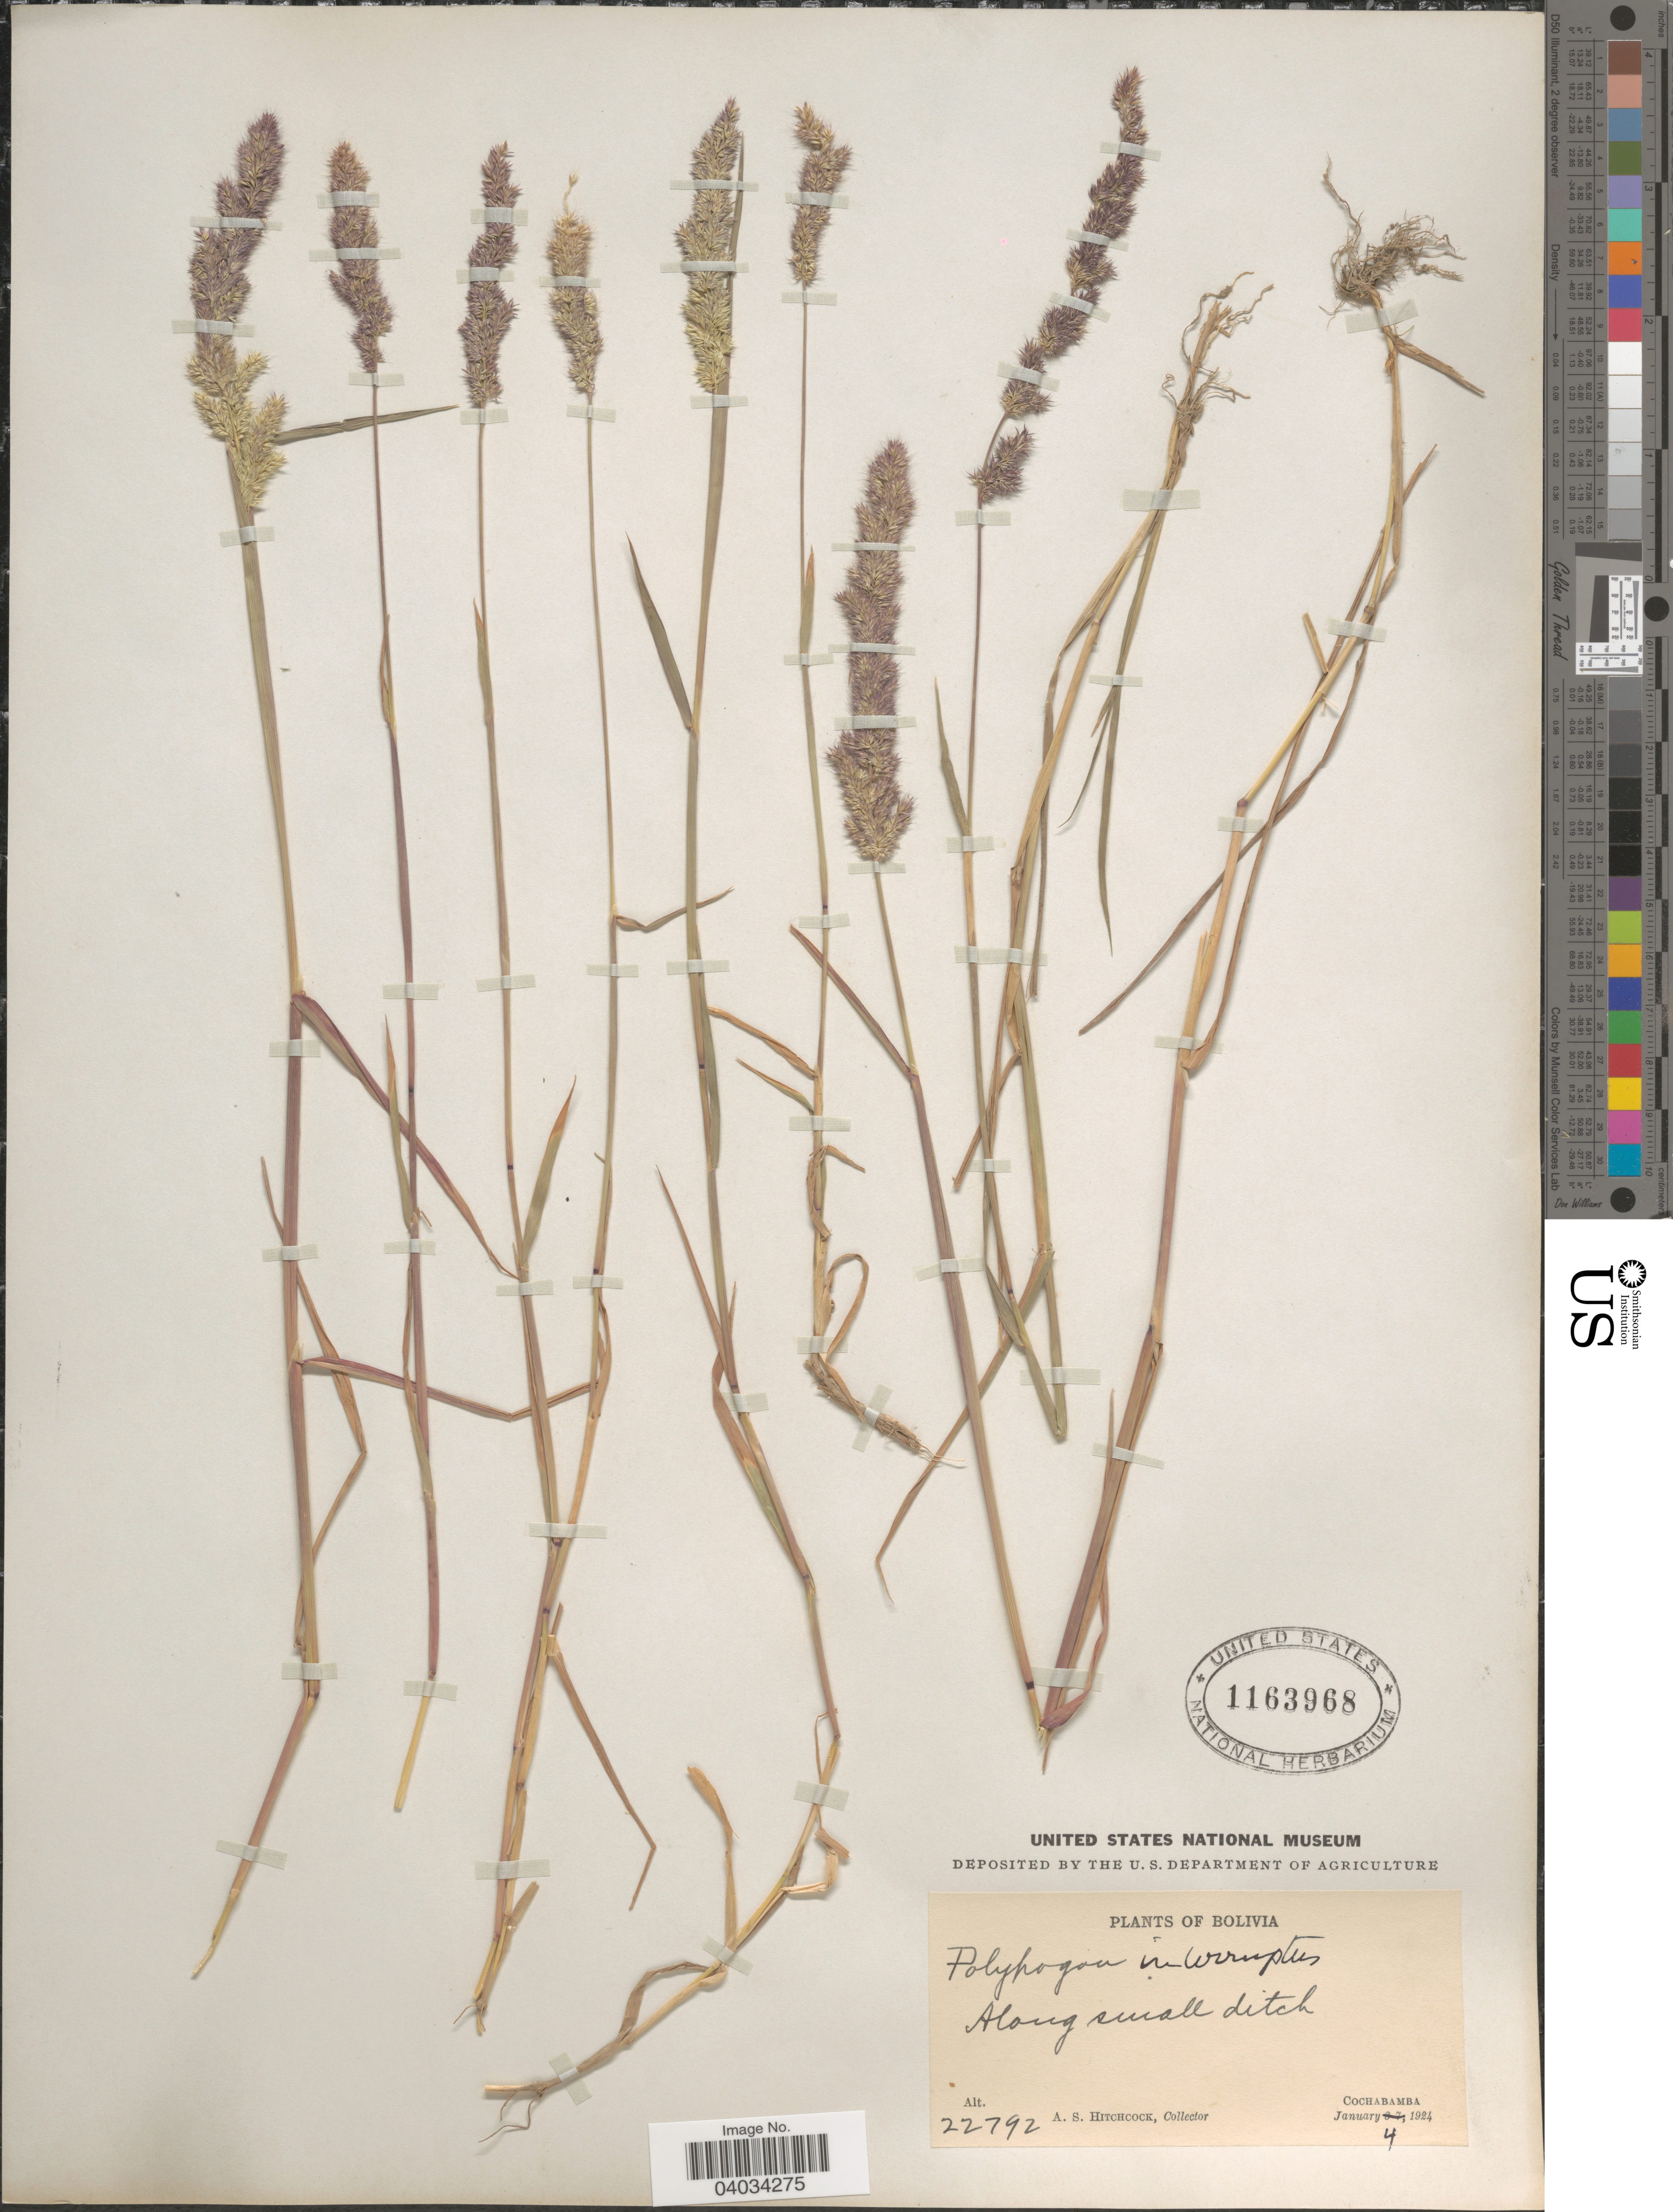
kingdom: Plantae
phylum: Tracheophyta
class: Liliopsida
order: Poales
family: Poaceae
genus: Polypogon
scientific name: Polypogon interruptus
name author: Kunth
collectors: A. S. Hitchcock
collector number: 22792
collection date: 1924-01-04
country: Bolivia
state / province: Cochabamba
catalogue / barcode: US 1163968